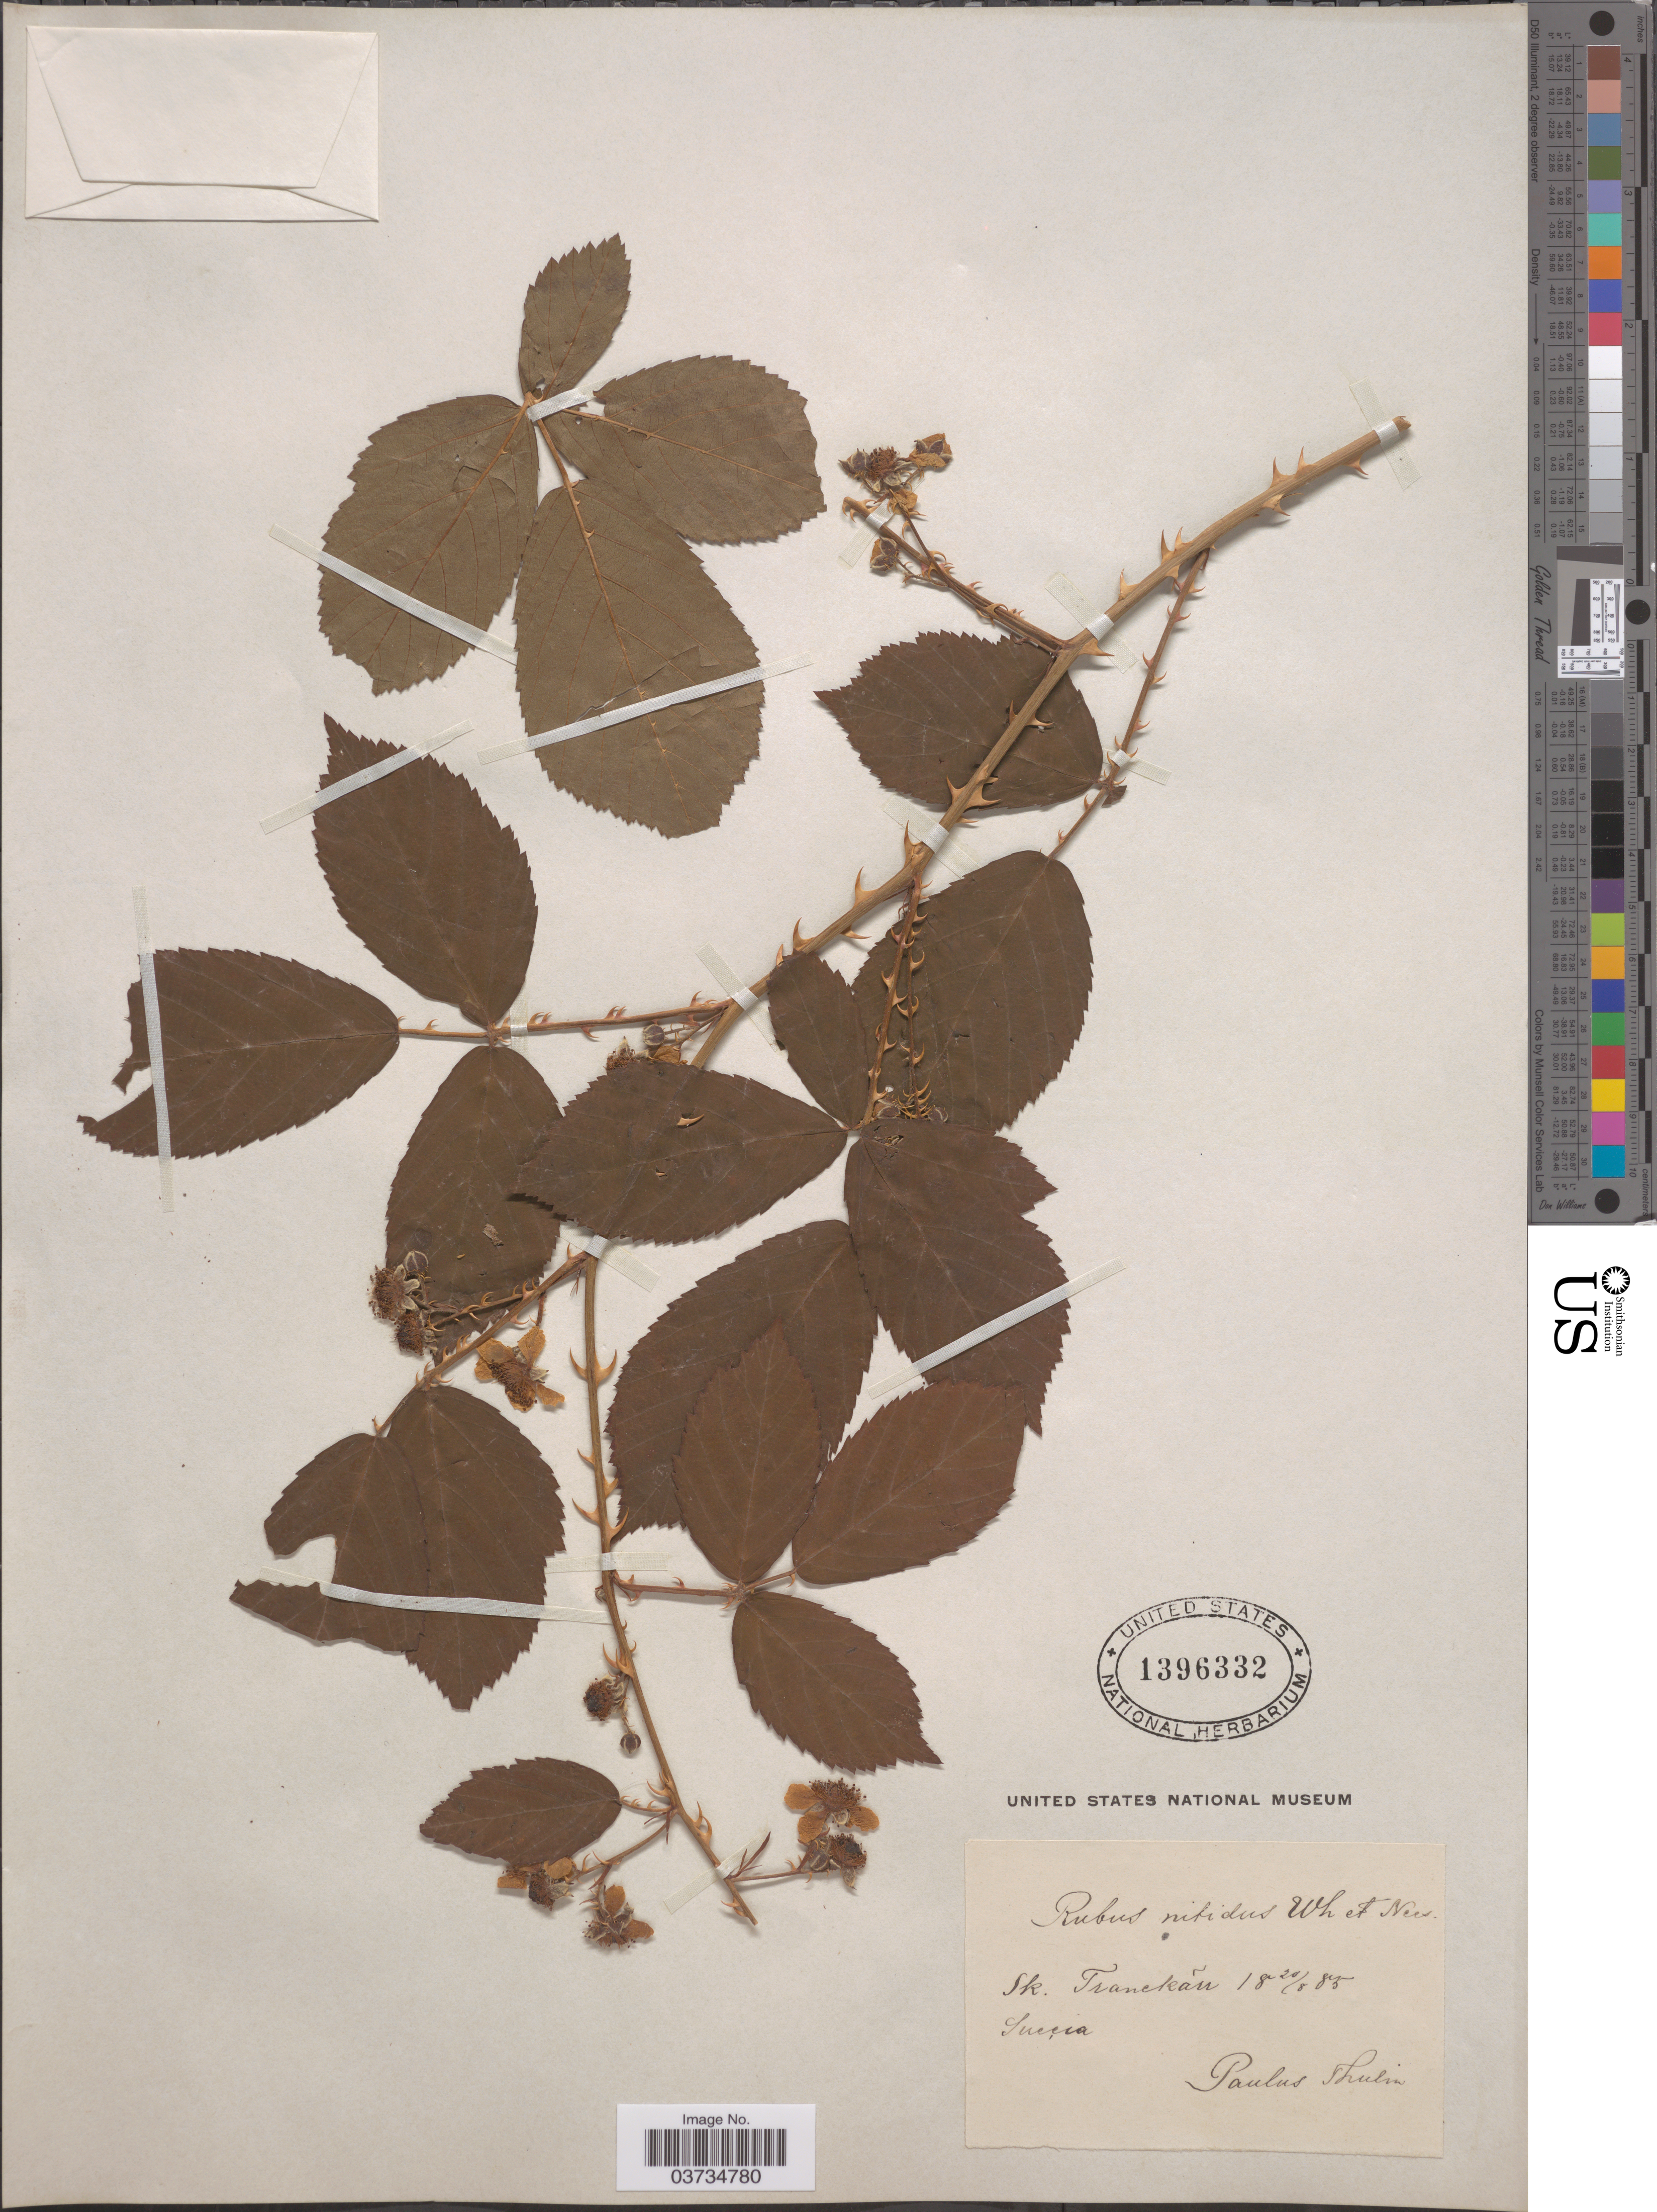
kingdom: Plantae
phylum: Tracheophyta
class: Magnoliopsida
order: Rosales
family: Rosaceae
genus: Rubus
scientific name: Rubus nitidus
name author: Weihe & Nees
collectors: P. Thulin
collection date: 1885-08-20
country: Sweden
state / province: Skåne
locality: Sk. Tranekãrr.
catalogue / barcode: US 1396332